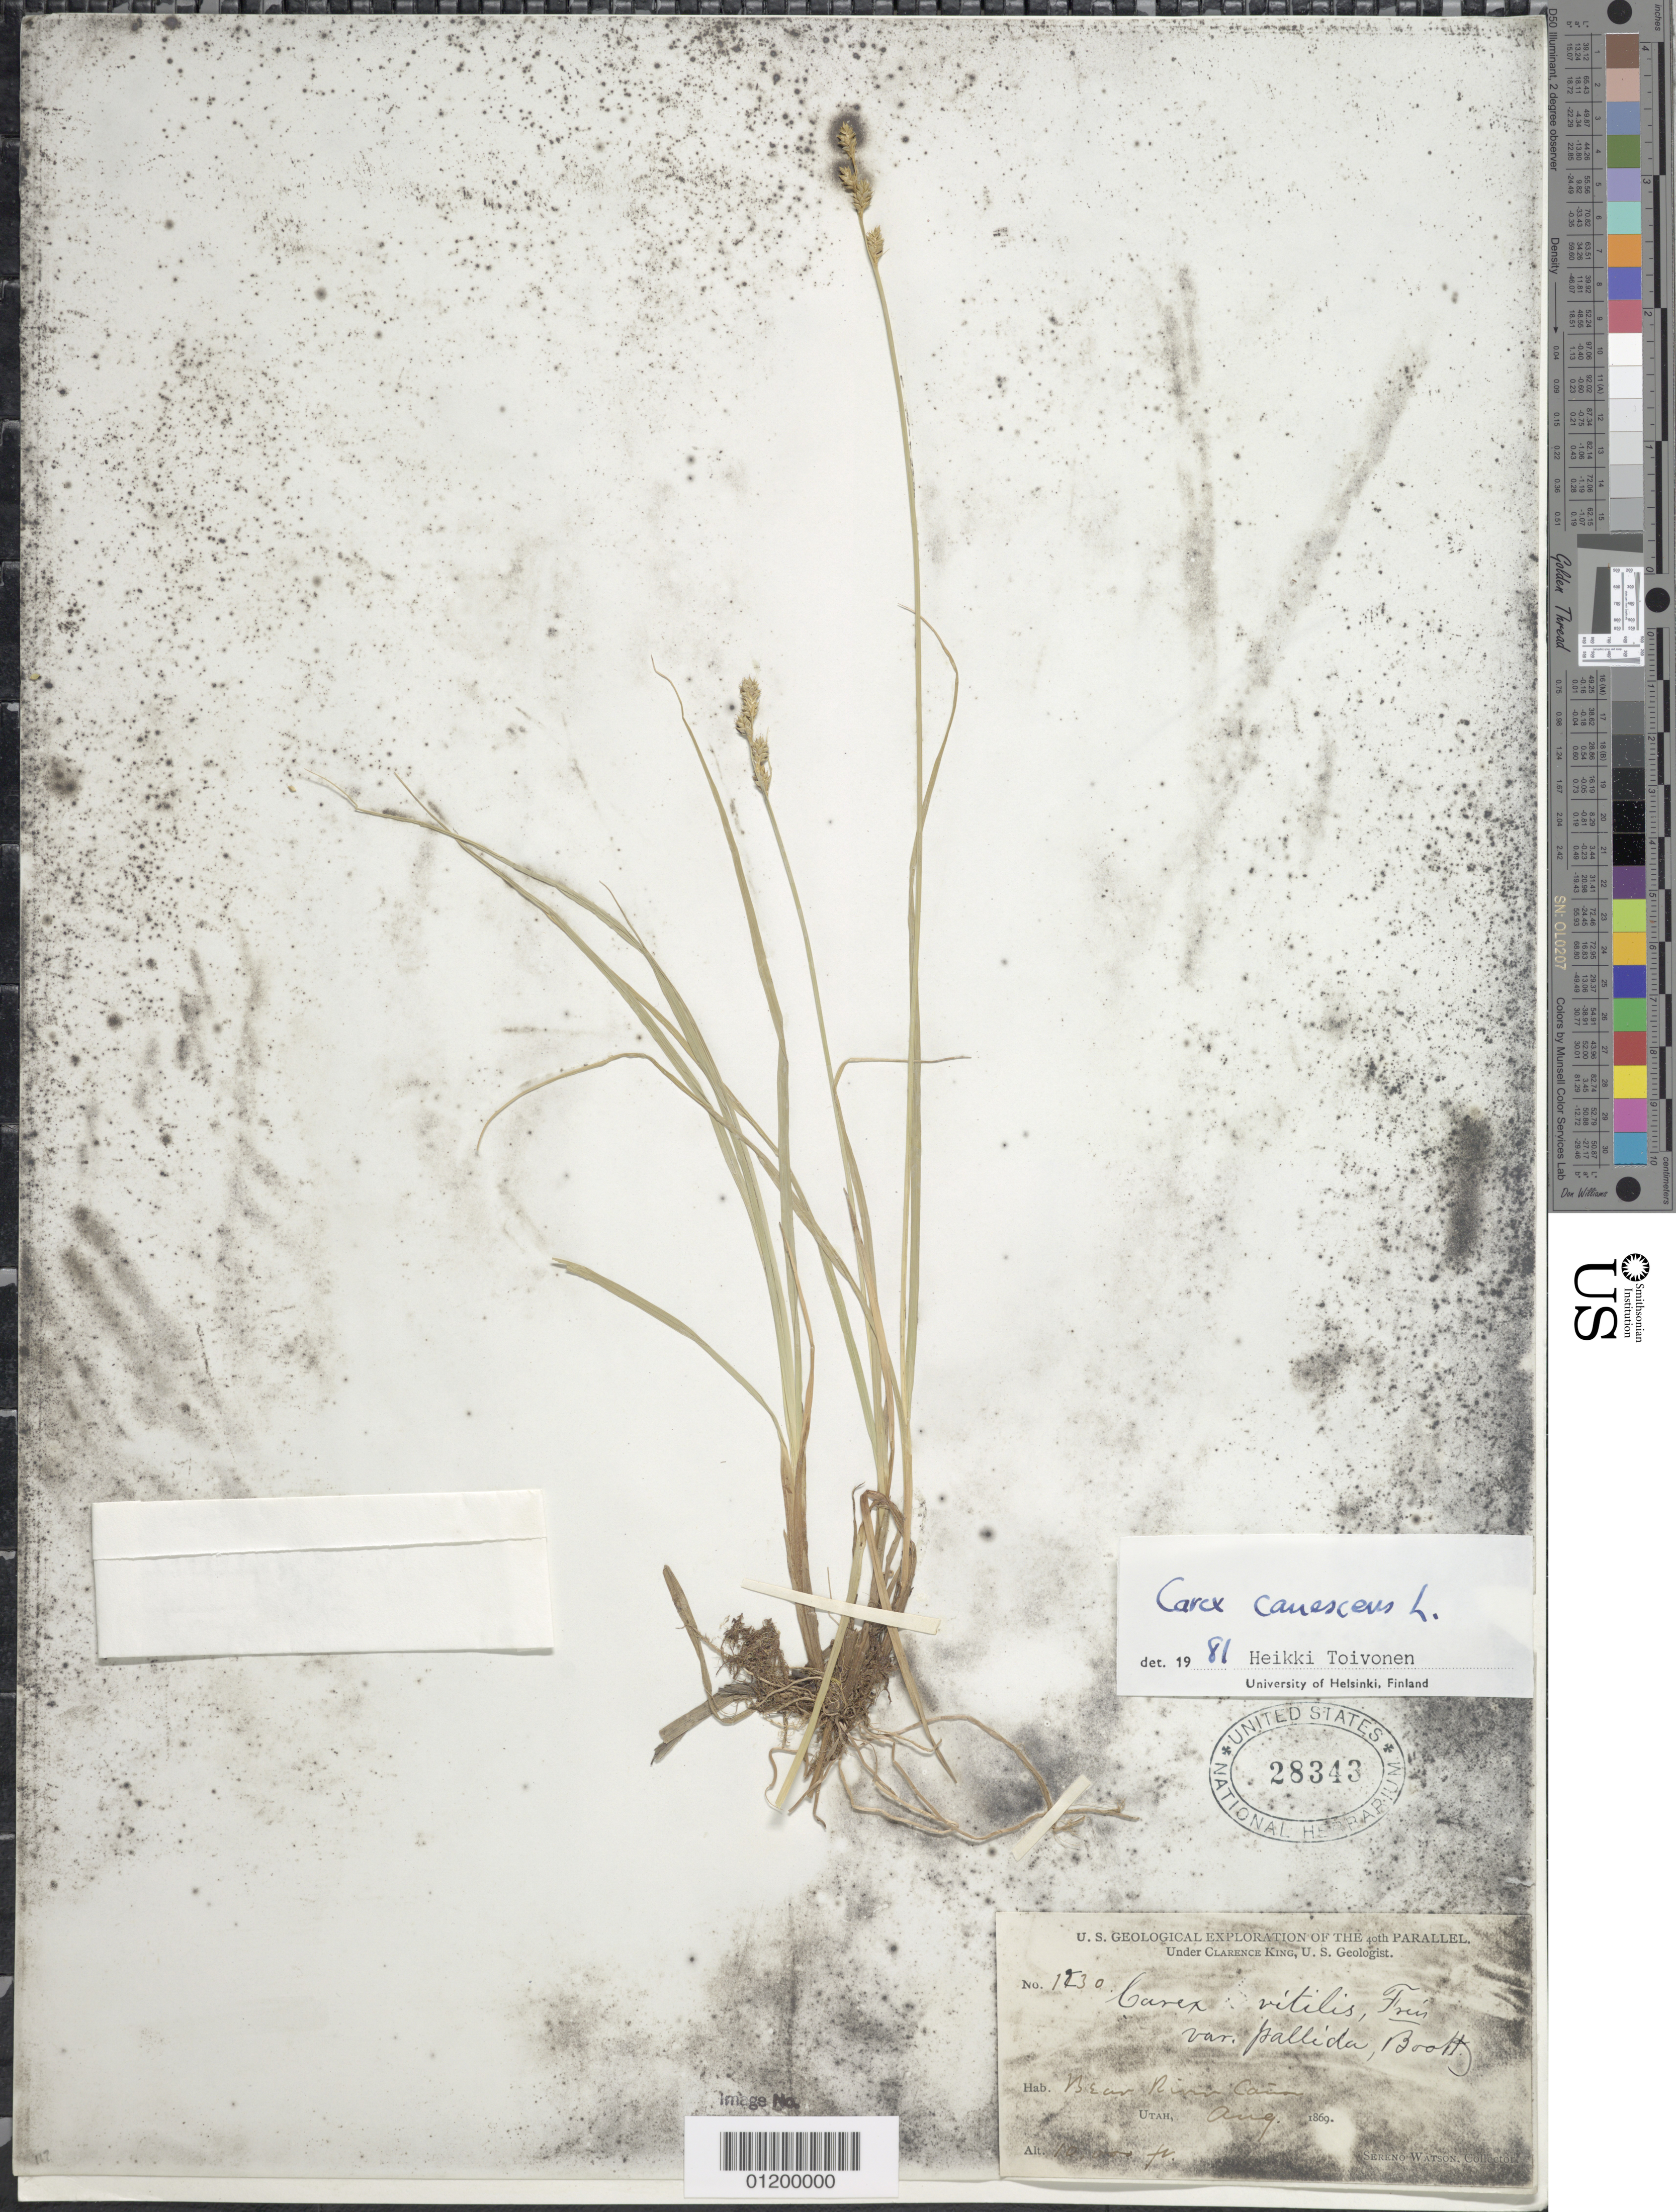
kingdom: Plantae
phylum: Tracheophyta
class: Liliopsida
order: Poales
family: Cyperaceae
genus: Carex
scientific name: Carex canescens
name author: L.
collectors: S. Watson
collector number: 1230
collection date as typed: Aug1869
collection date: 1869-08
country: United States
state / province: Utah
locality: Bear River Canyon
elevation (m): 3048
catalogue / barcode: US 28343